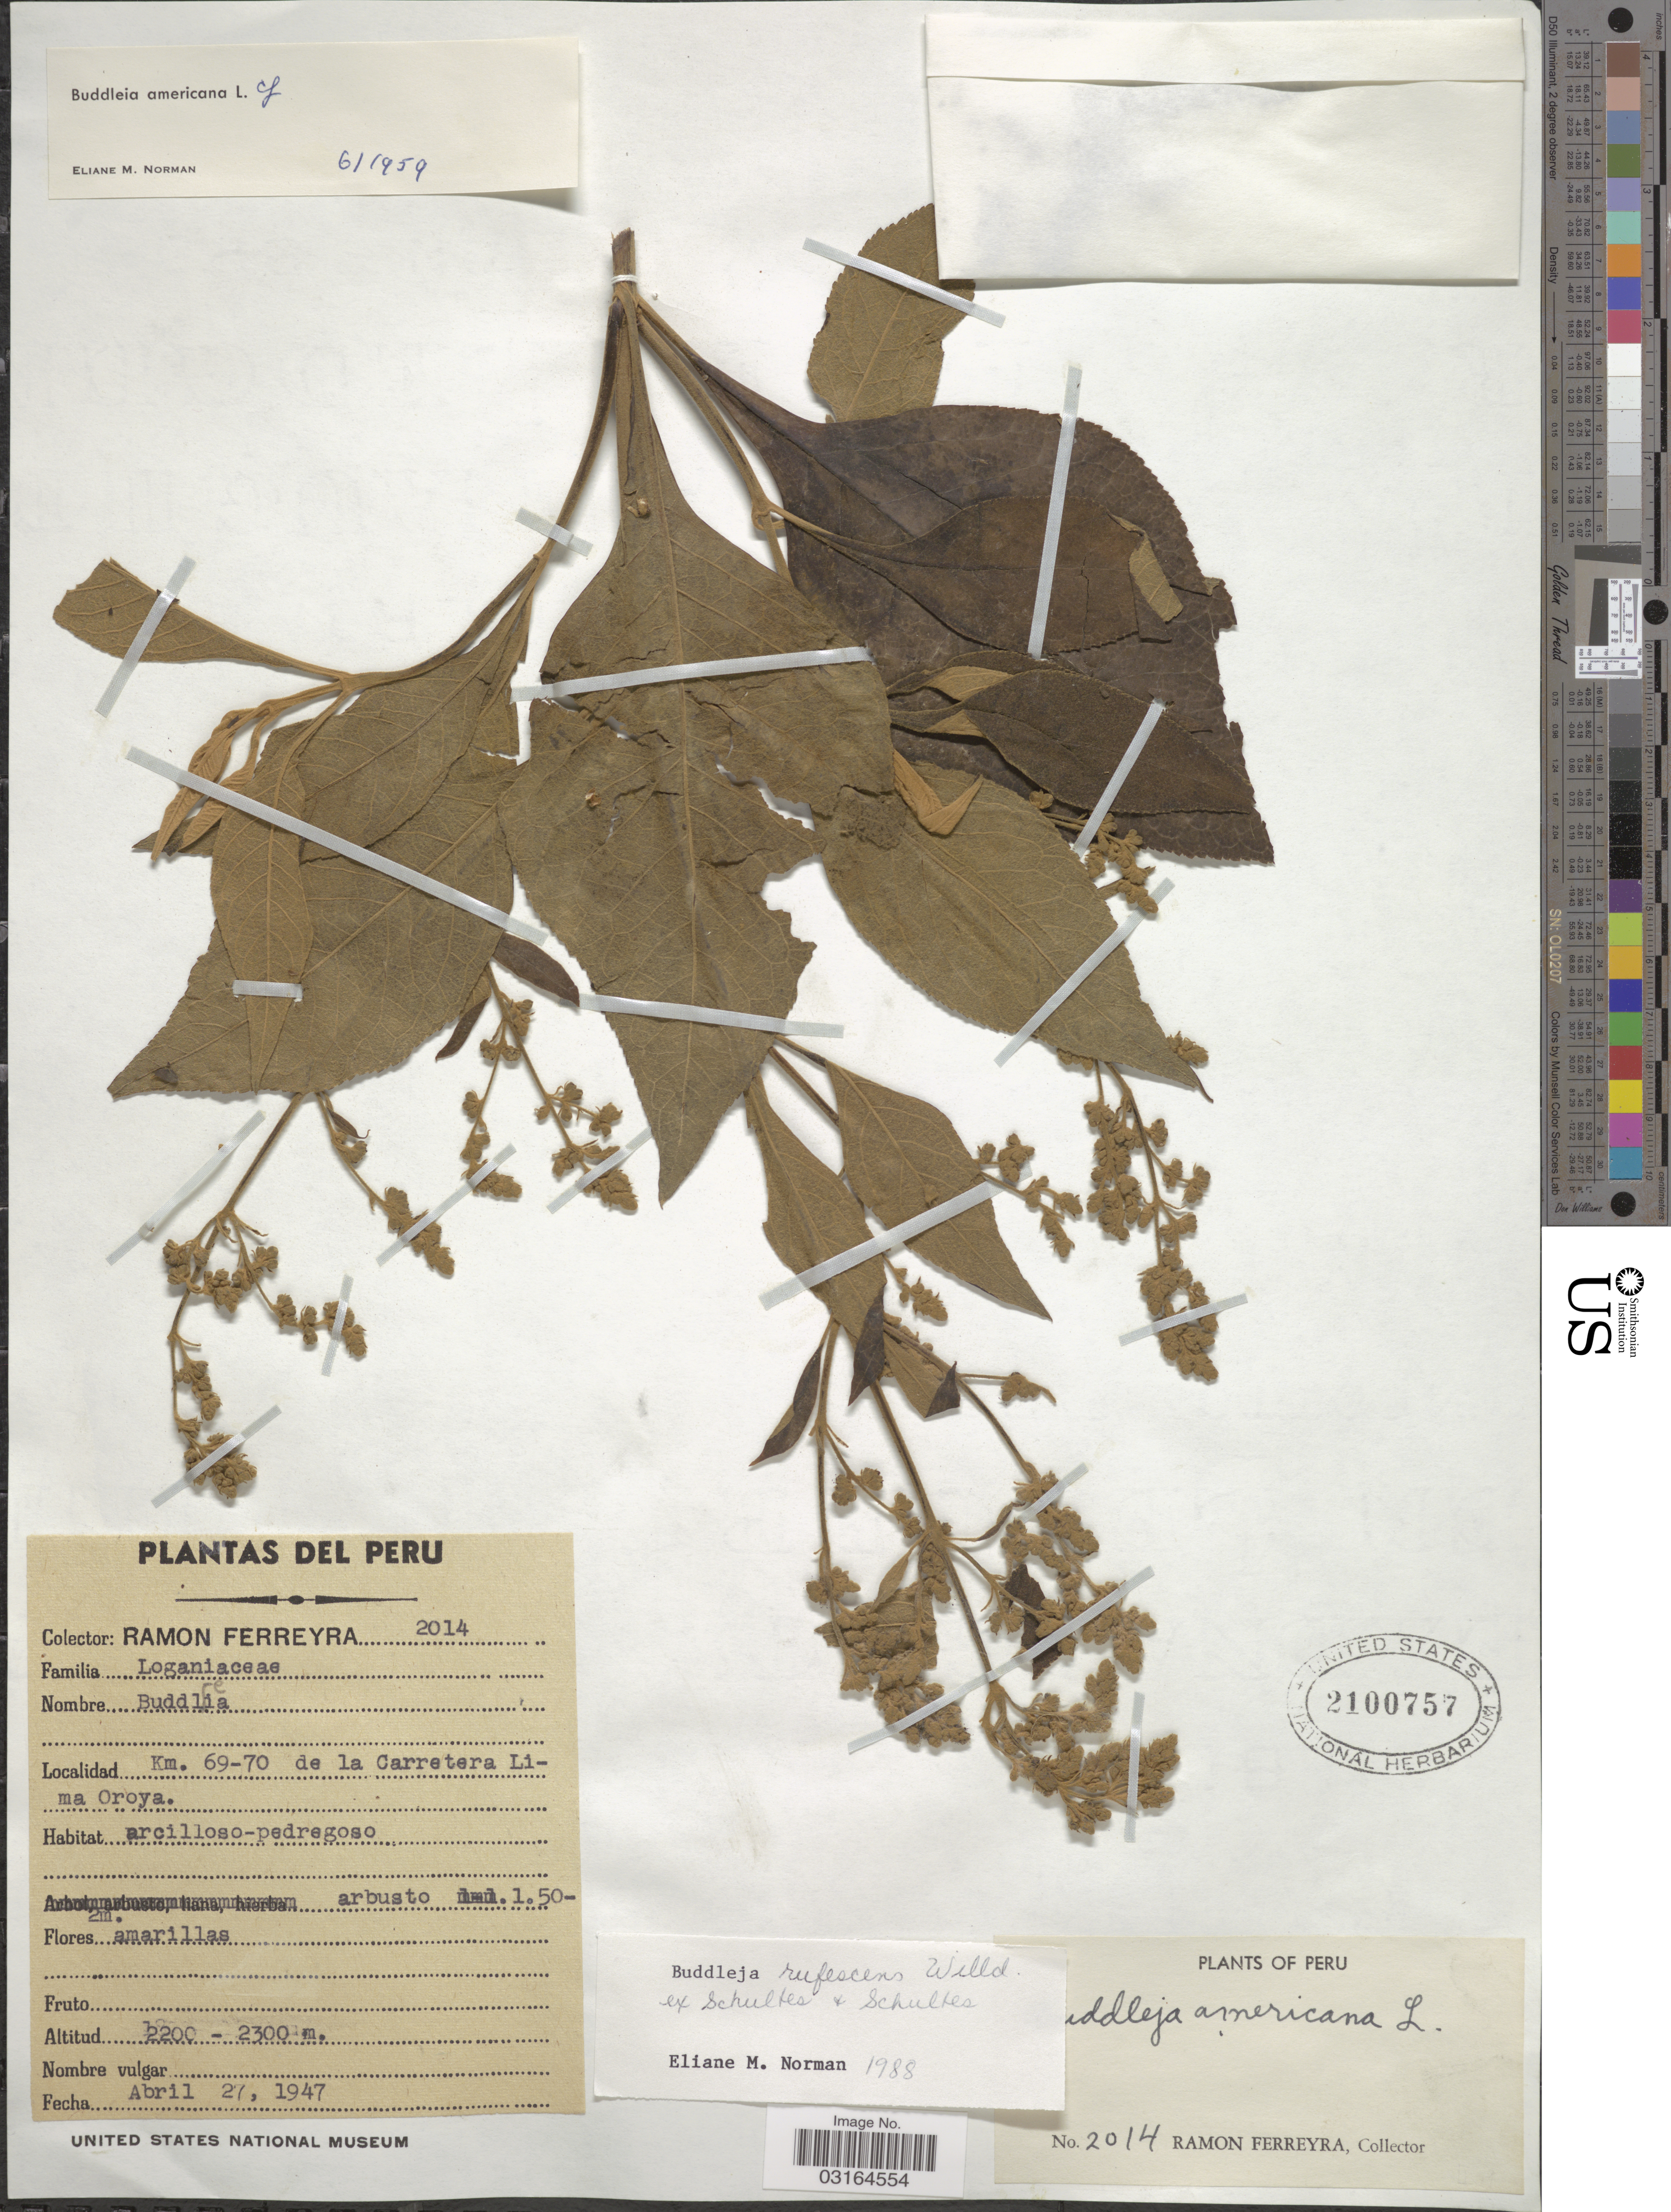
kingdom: Plantae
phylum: Tracheophyta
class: Magnoliopsida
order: Lamiales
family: Scrophulariaceae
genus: Buddleja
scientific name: Buddleja rufescens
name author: Willd.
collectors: R. A. Ferreyra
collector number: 2014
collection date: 1947-04-27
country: Peru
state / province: Lima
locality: Km. 69-70 de la Carretera Lima Oroya.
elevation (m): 2200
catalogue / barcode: US 2100757